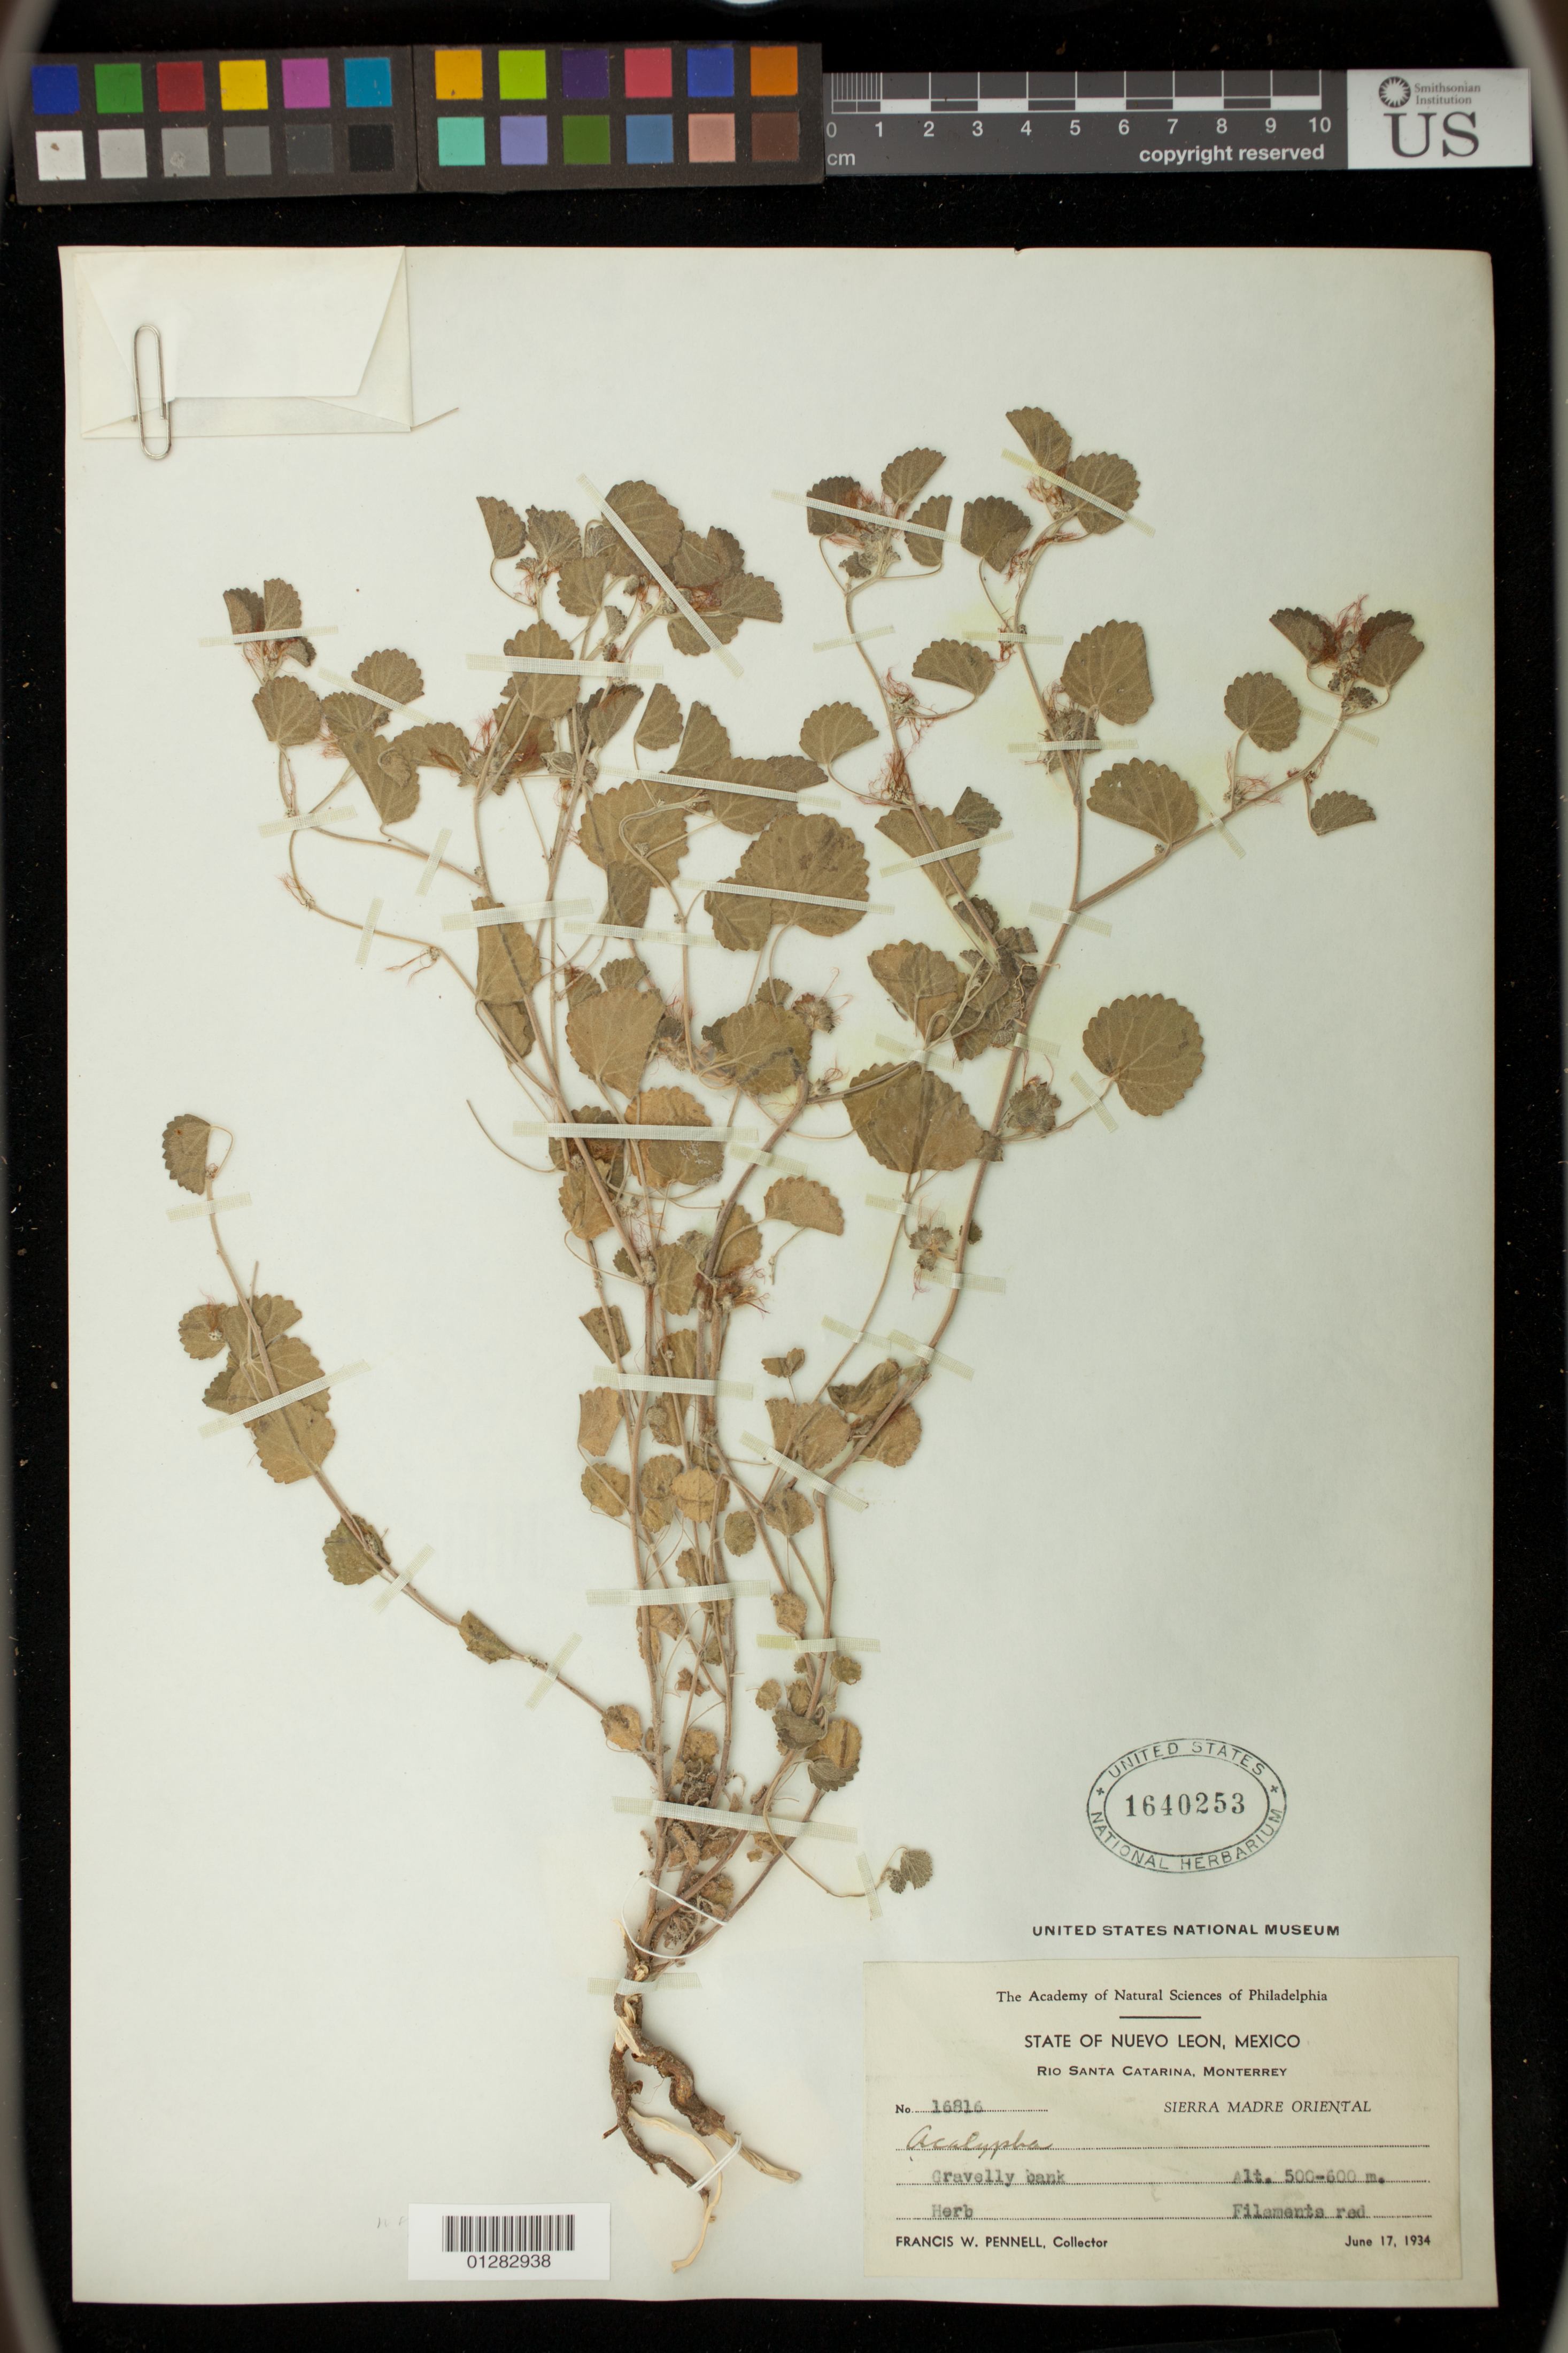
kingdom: Plantae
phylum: Tracheophyta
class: Magnoliopsida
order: Malpighiales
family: Euphorbiaceae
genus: Acalypha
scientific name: Acalypha sp.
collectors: F. W. Pennell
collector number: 16816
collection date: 1934-06-17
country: Mexico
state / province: Nuevo Leon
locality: Rio Santa Catarina, Monterrey, Sierra Madre Oriental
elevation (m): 152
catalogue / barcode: US 1640253